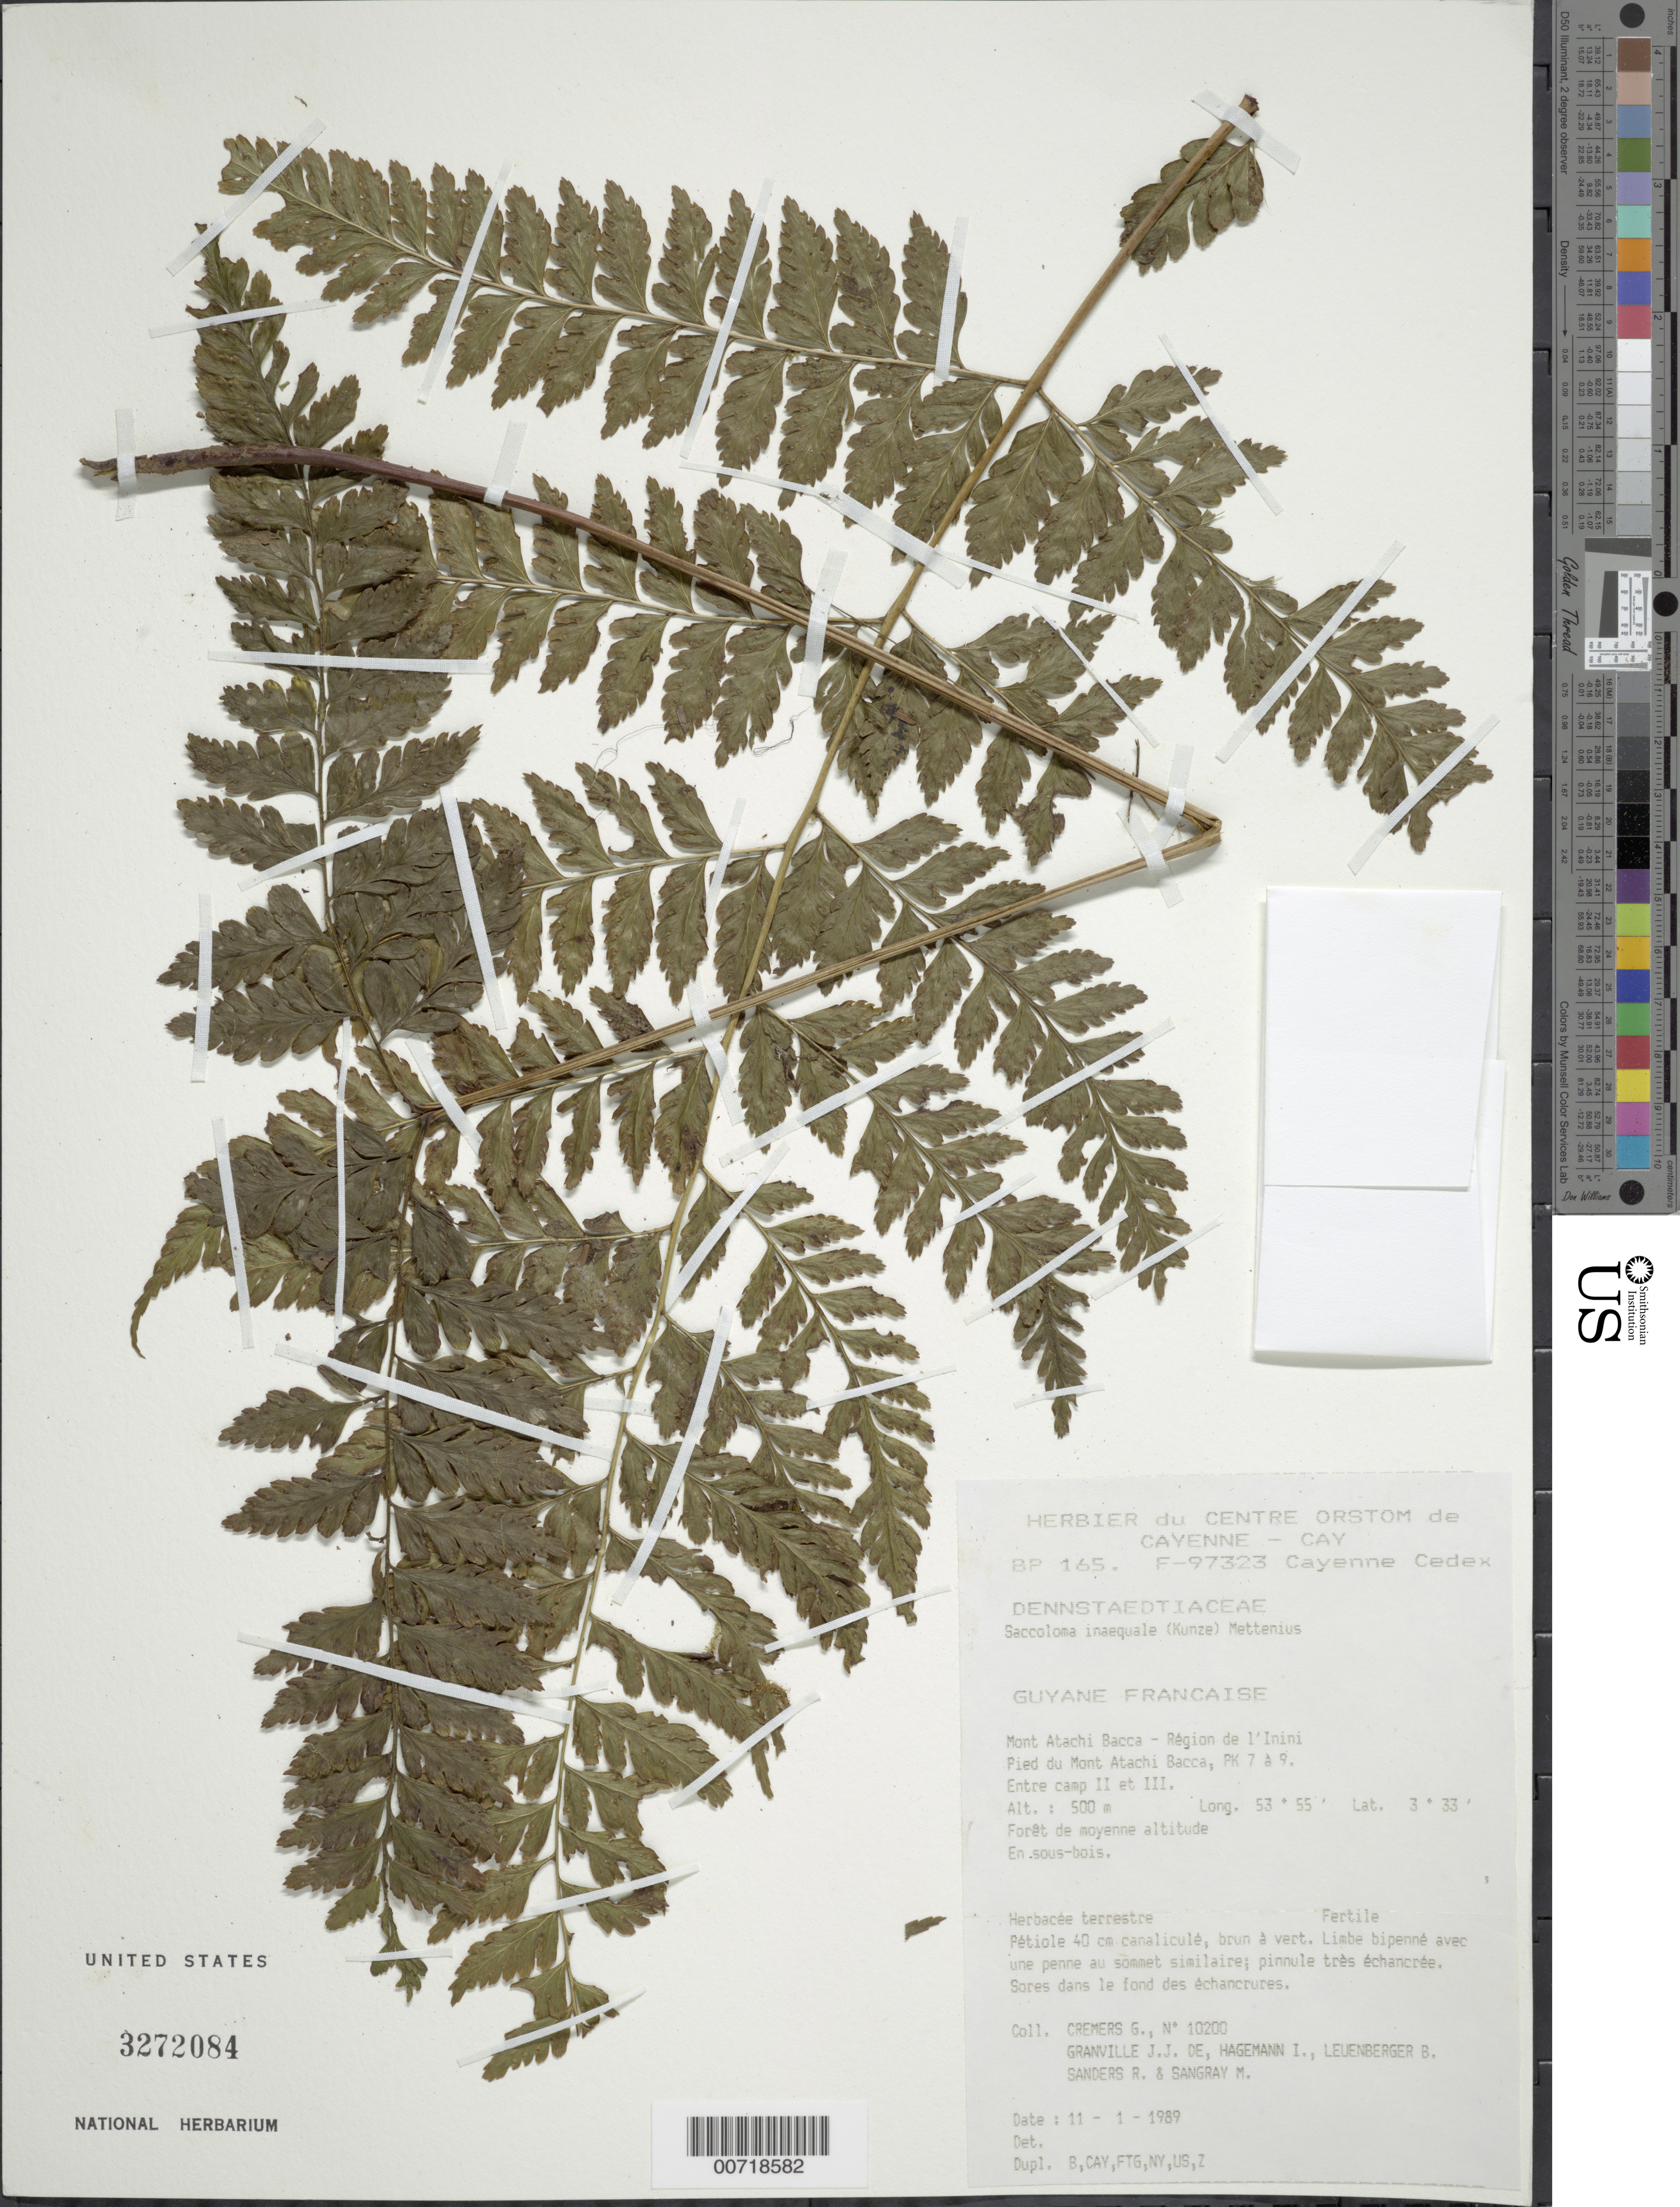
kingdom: Plantae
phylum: Tracheophyta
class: Polypodiopsida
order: Polypodiales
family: Saccolomataceae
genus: Saccoloma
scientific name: Saccoloma inaequale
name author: (Kunze) Mett.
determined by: Cremers, Georges A.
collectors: G. Cremers et al.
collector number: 10200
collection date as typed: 11-Jan-89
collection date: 1989-01-11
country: French Guiana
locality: Mont Atachi Bacca, région de l'Inini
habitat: Forest, middle altitude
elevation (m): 500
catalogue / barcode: US 3272084